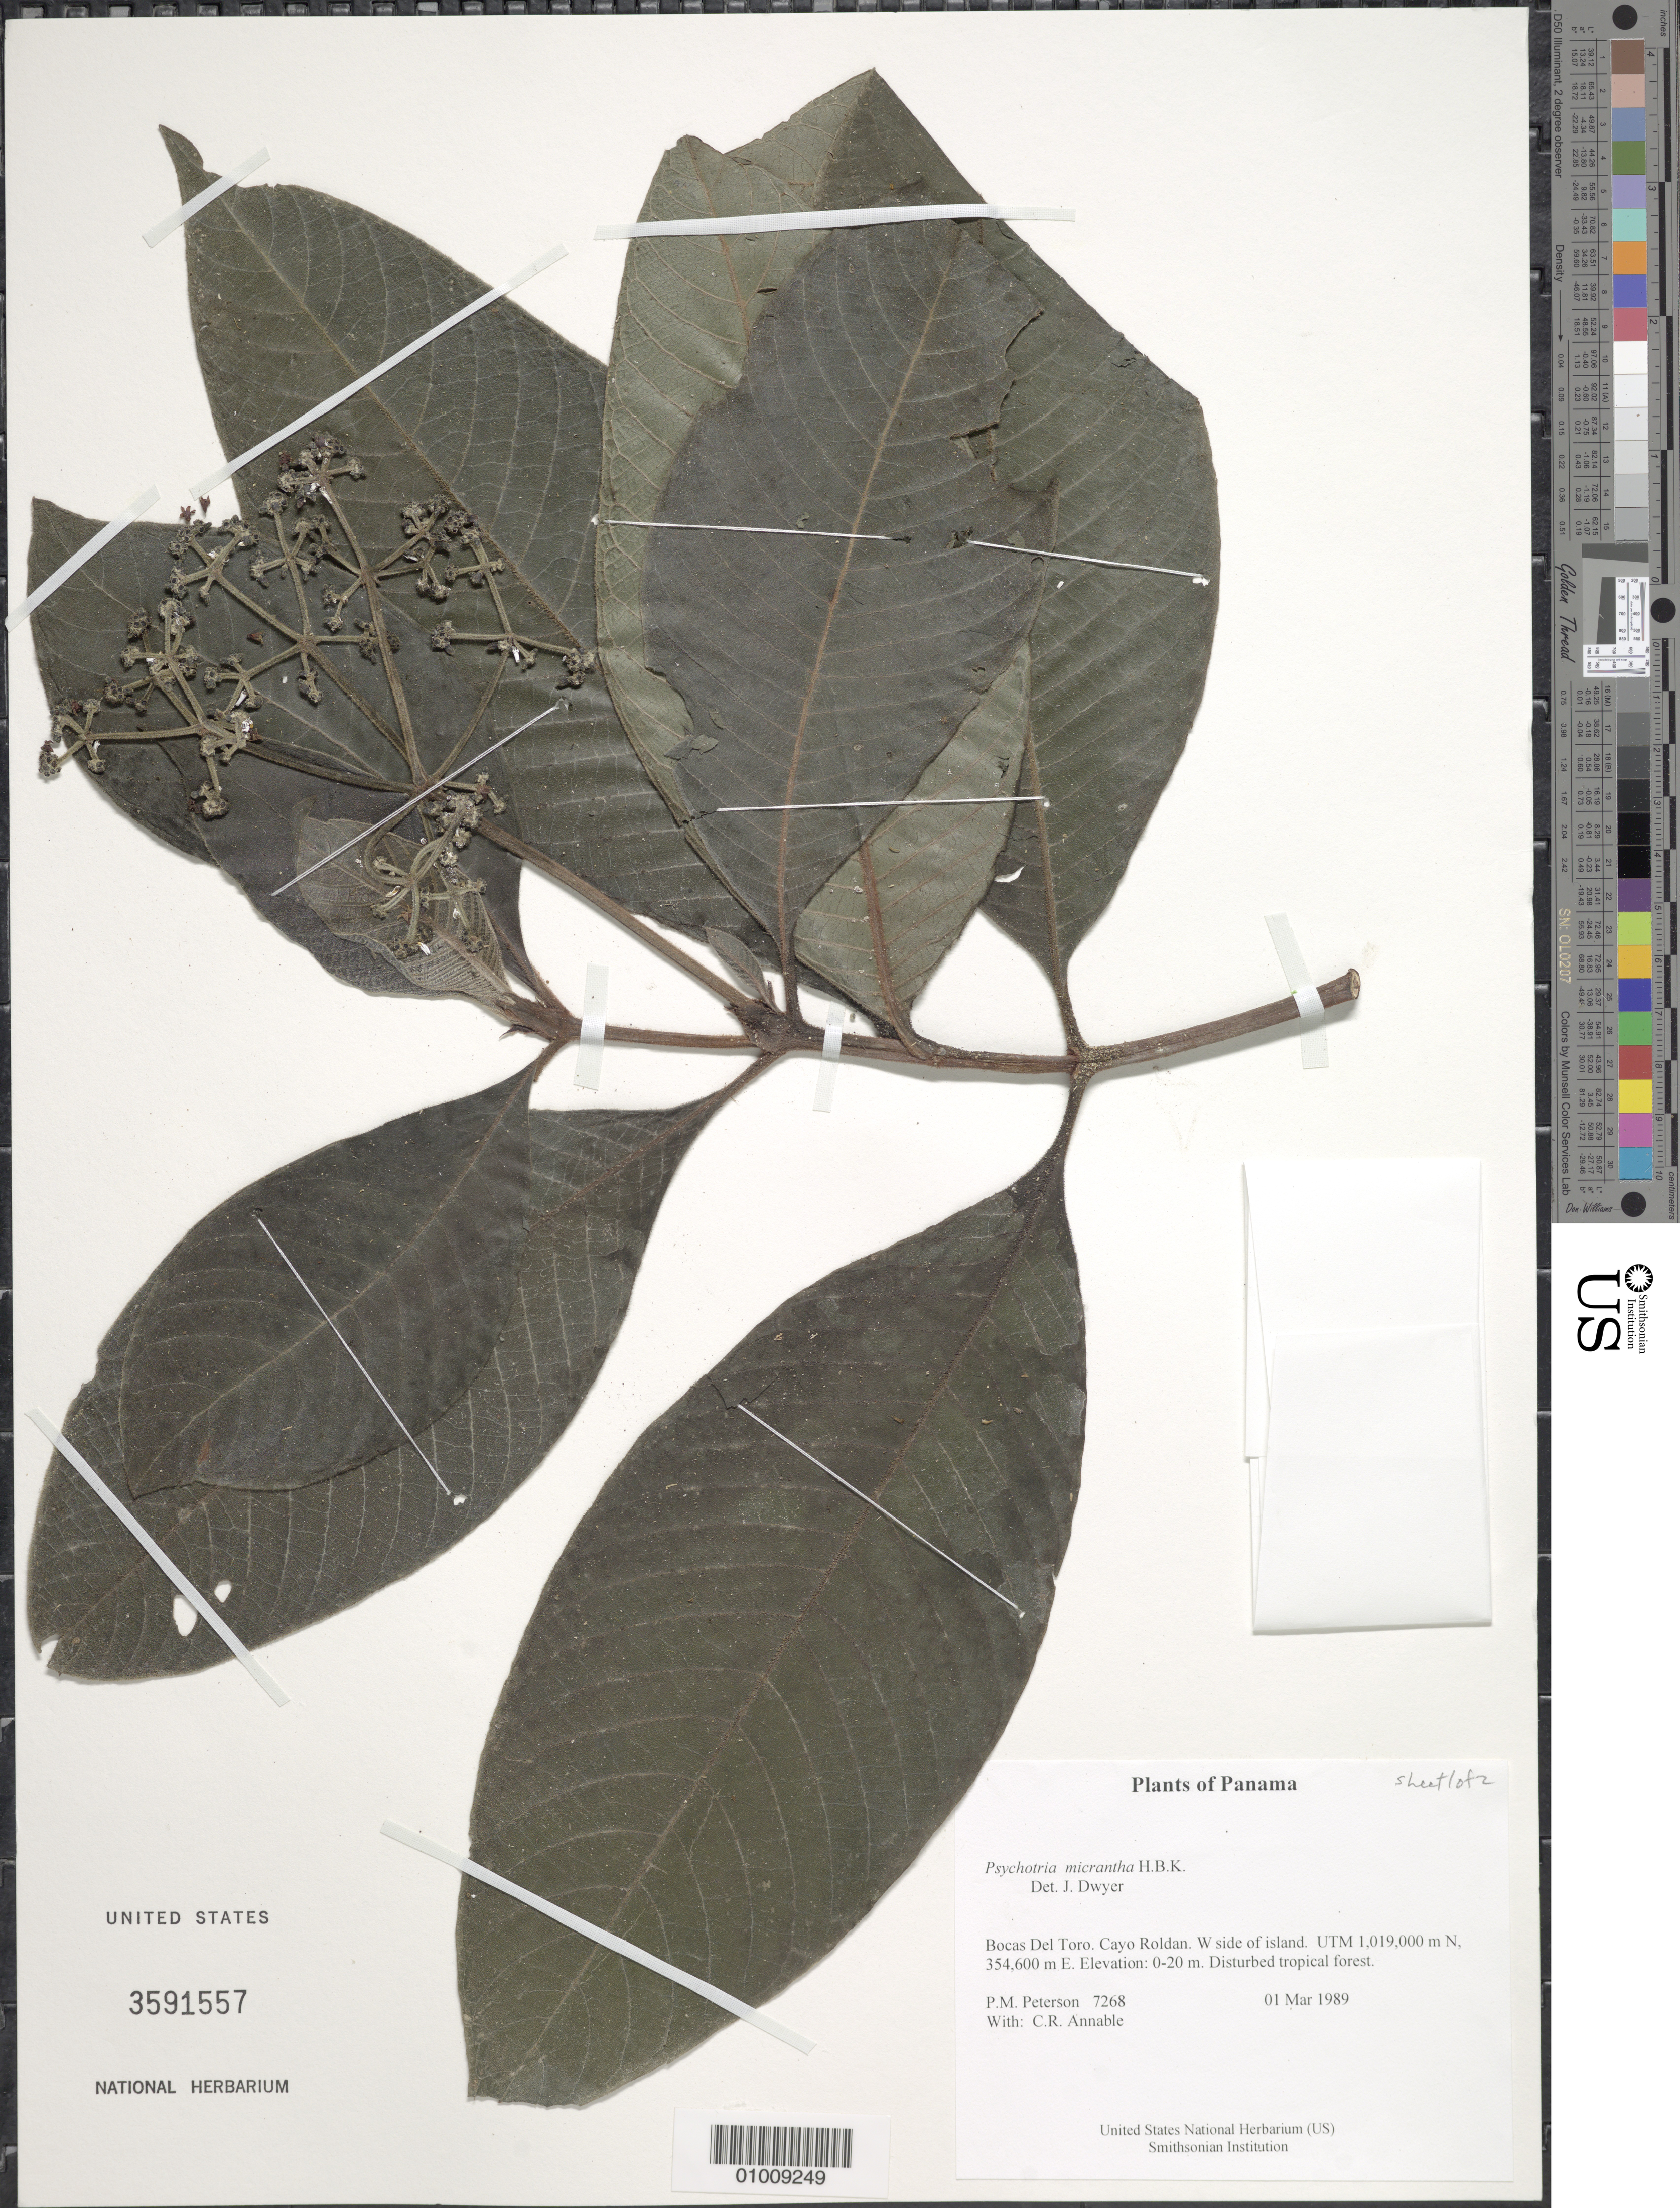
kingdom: Plantae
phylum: Tracheophyta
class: Magnoliopsida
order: Gentianales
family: Rubiaceae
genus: Psychotria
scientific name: Psychotria micrantha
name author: Kunth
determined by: Dwyer, J.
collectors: P. M. Peterson & C. R. Annable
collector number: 07268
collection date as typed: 01 Mar 1989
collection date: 1989-03-01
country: Panama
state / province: Bocas del Toro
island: Cayo Roldan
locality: W side of island. UTM 1,019,000 m N, 354,600 m E.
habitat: Disturbed tropical forest.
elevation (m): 0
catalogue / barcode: US 3591557